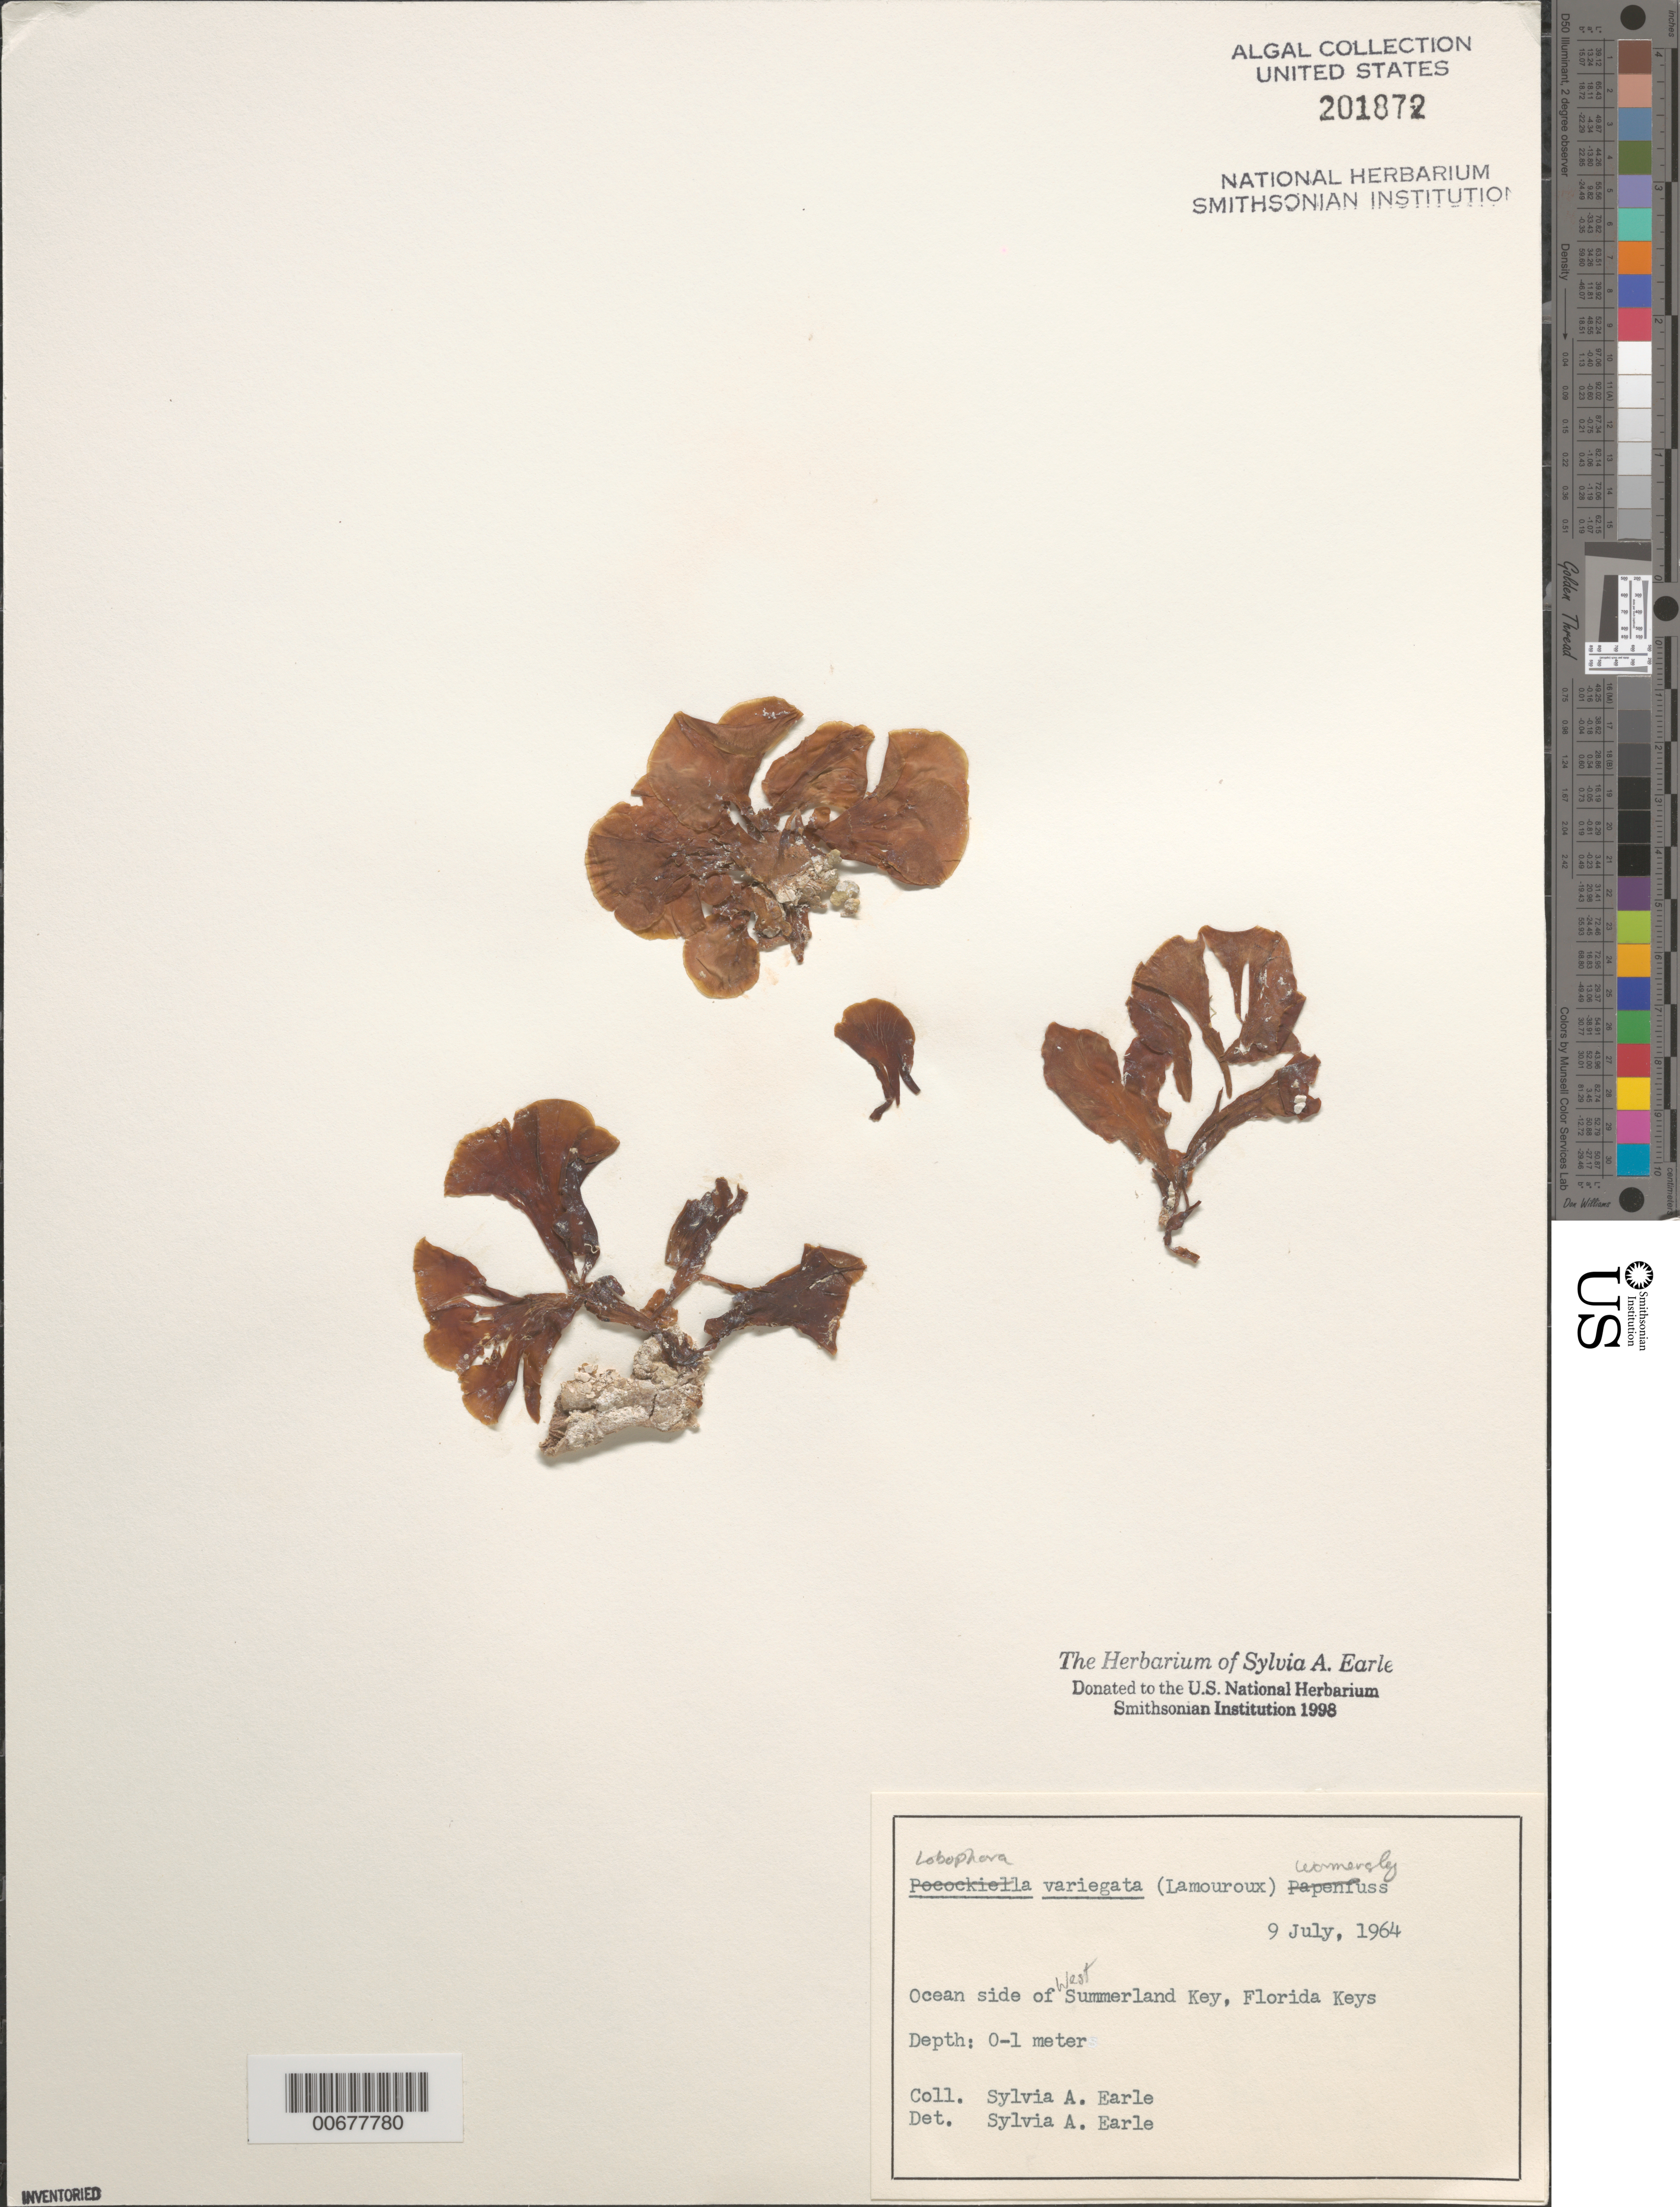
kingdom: Chromista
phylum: Ochrophyta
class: Phaeophyceae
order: Dictyotales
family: Dictyotaceae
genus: Lobophora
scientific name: Lobophora variegata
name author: (J.V.Lamouroux) Womersley & E.C. Oliveira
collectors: S. A. Earle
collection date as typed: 09 Jul 1964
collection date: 1964-07-09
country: United States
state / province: Florida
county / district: Monroe County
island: West Summerland Key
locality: Ocean side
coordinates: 24 39' N, 81 27' W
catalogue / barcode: US 201872